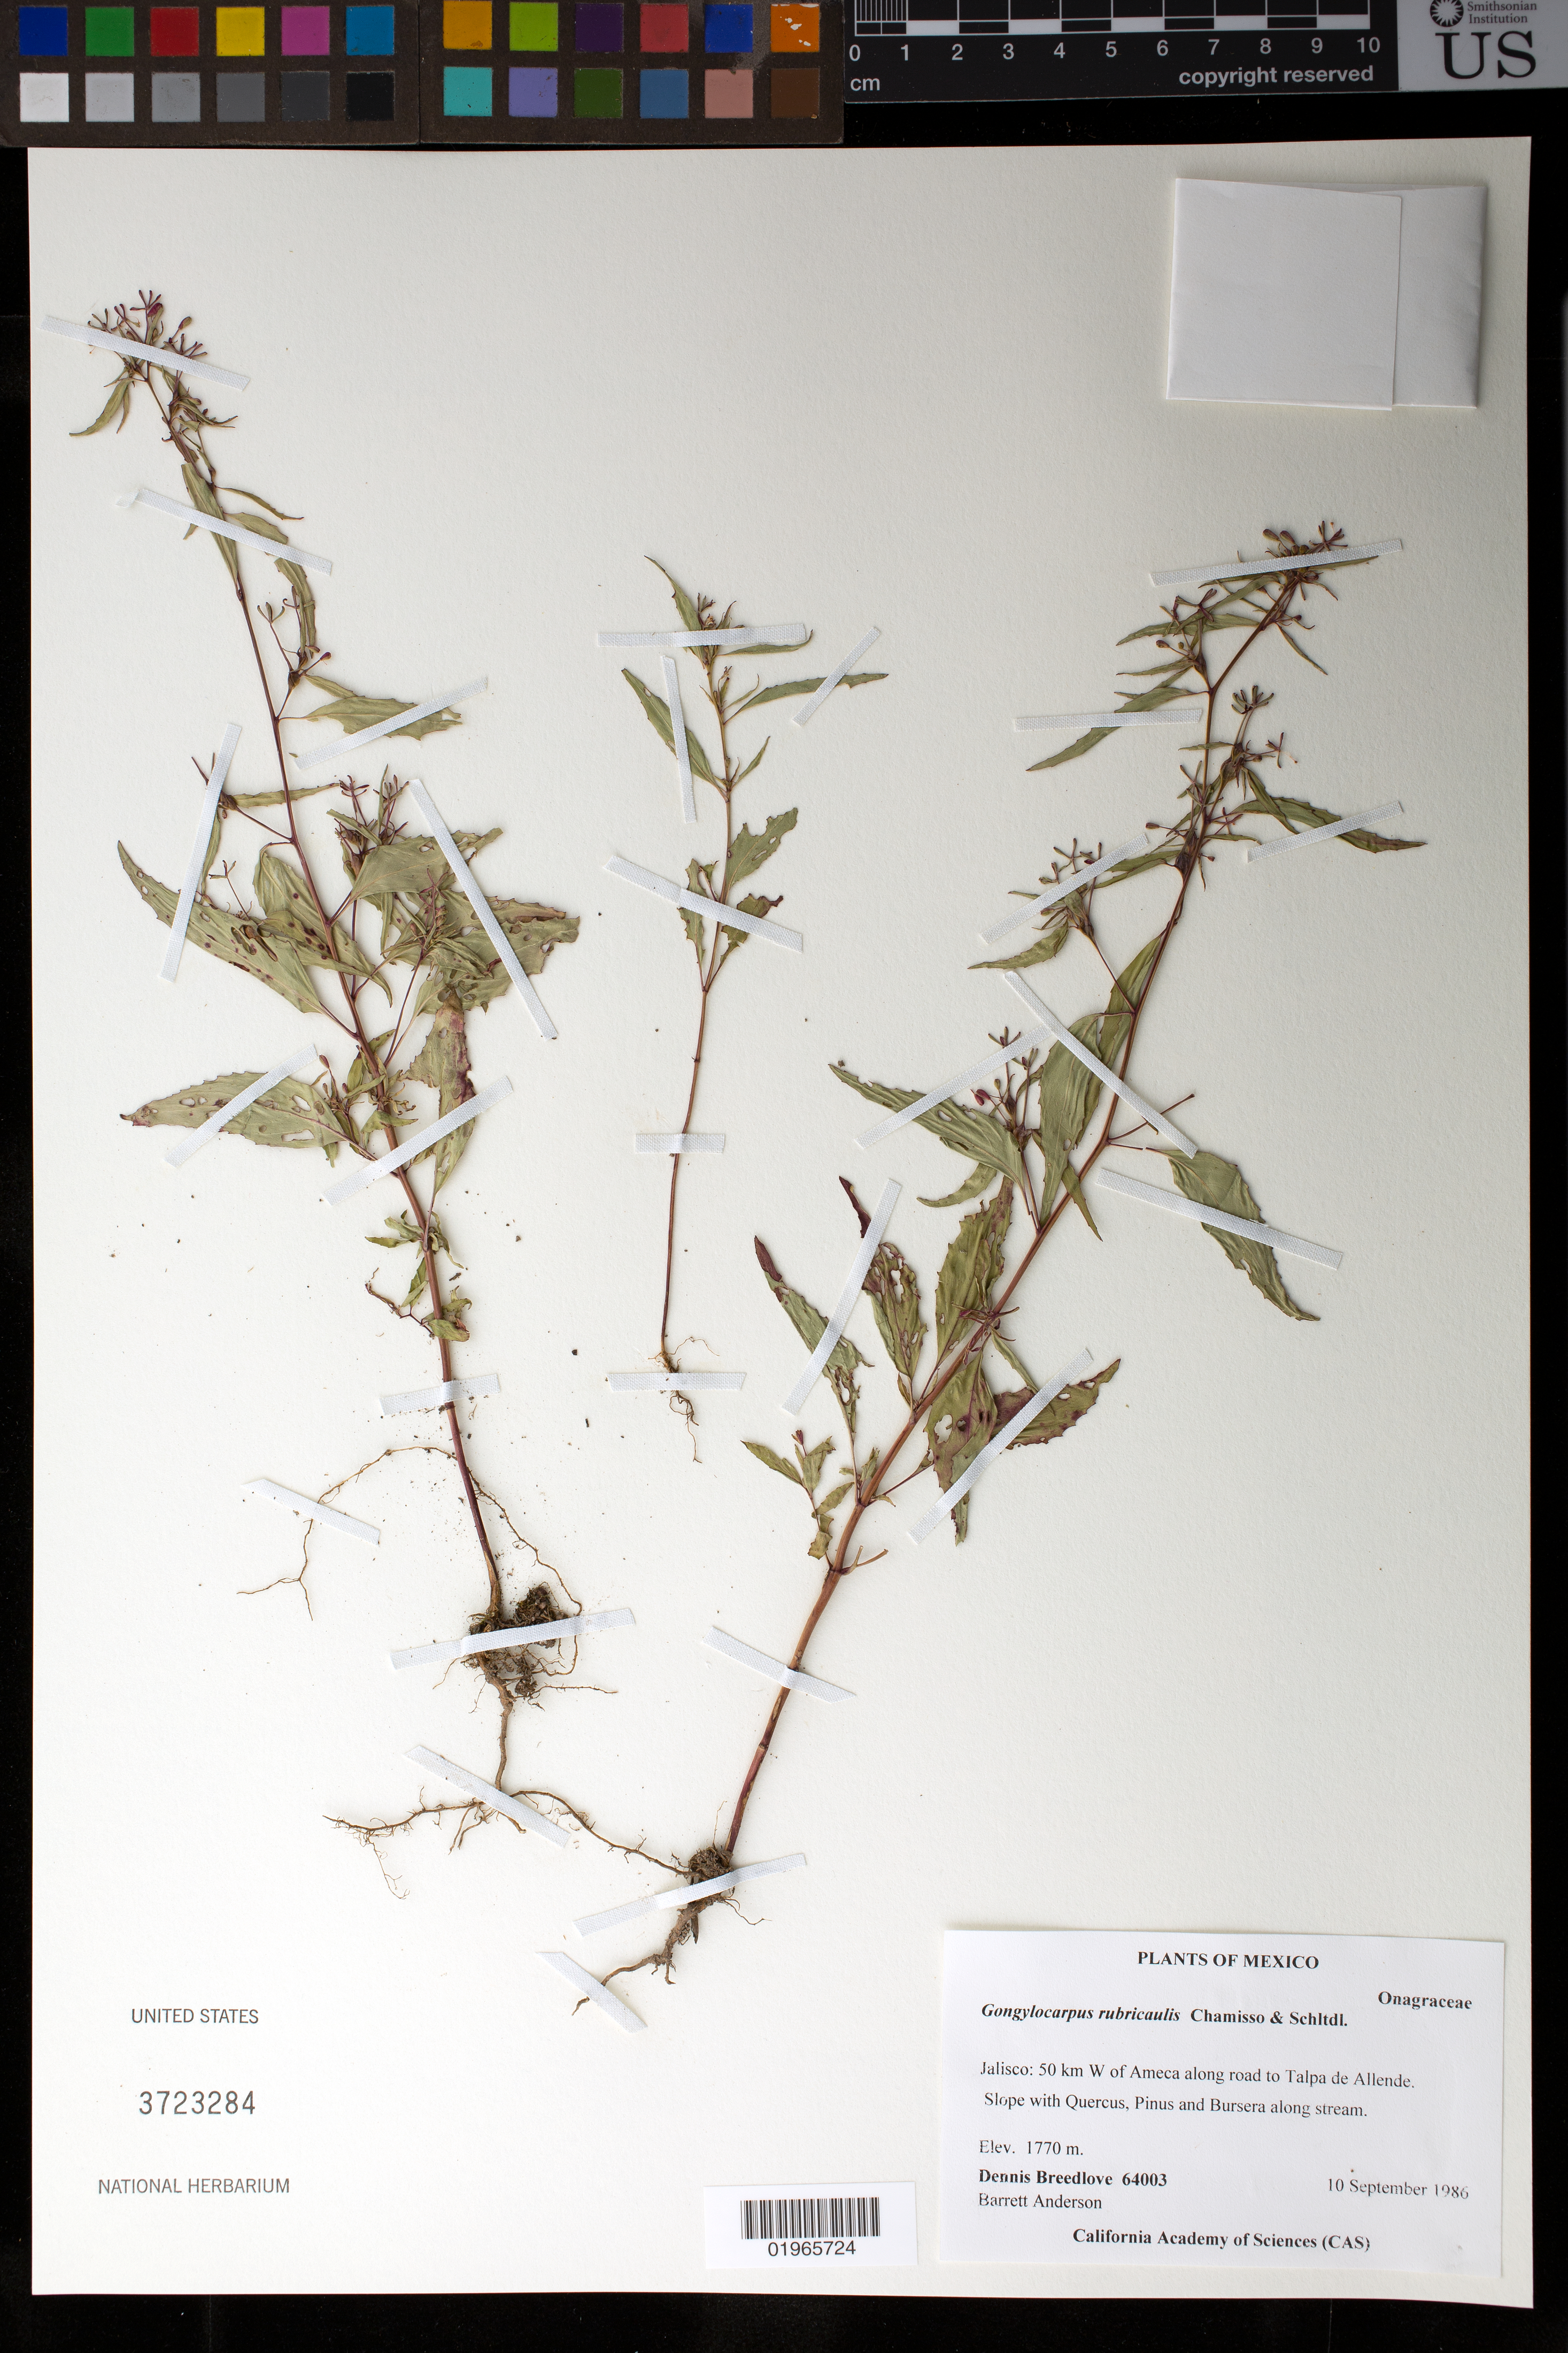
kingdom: Plantae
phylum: Tracheophyta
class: Magnoliopsida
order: Myrtales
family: Onagraceae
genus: Gongylocarpus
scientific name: Gongylocarpus rubricaulis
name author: Schltdl. & Cham.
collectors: D. E. Breedlove & B. Anderson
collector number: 64003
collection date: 1986-09-10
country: Mexico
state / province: Jalisco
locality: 50 km W of Ameca along road to Talpa de Allende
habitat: Along stream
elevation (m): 1770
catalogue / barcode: US 3723284